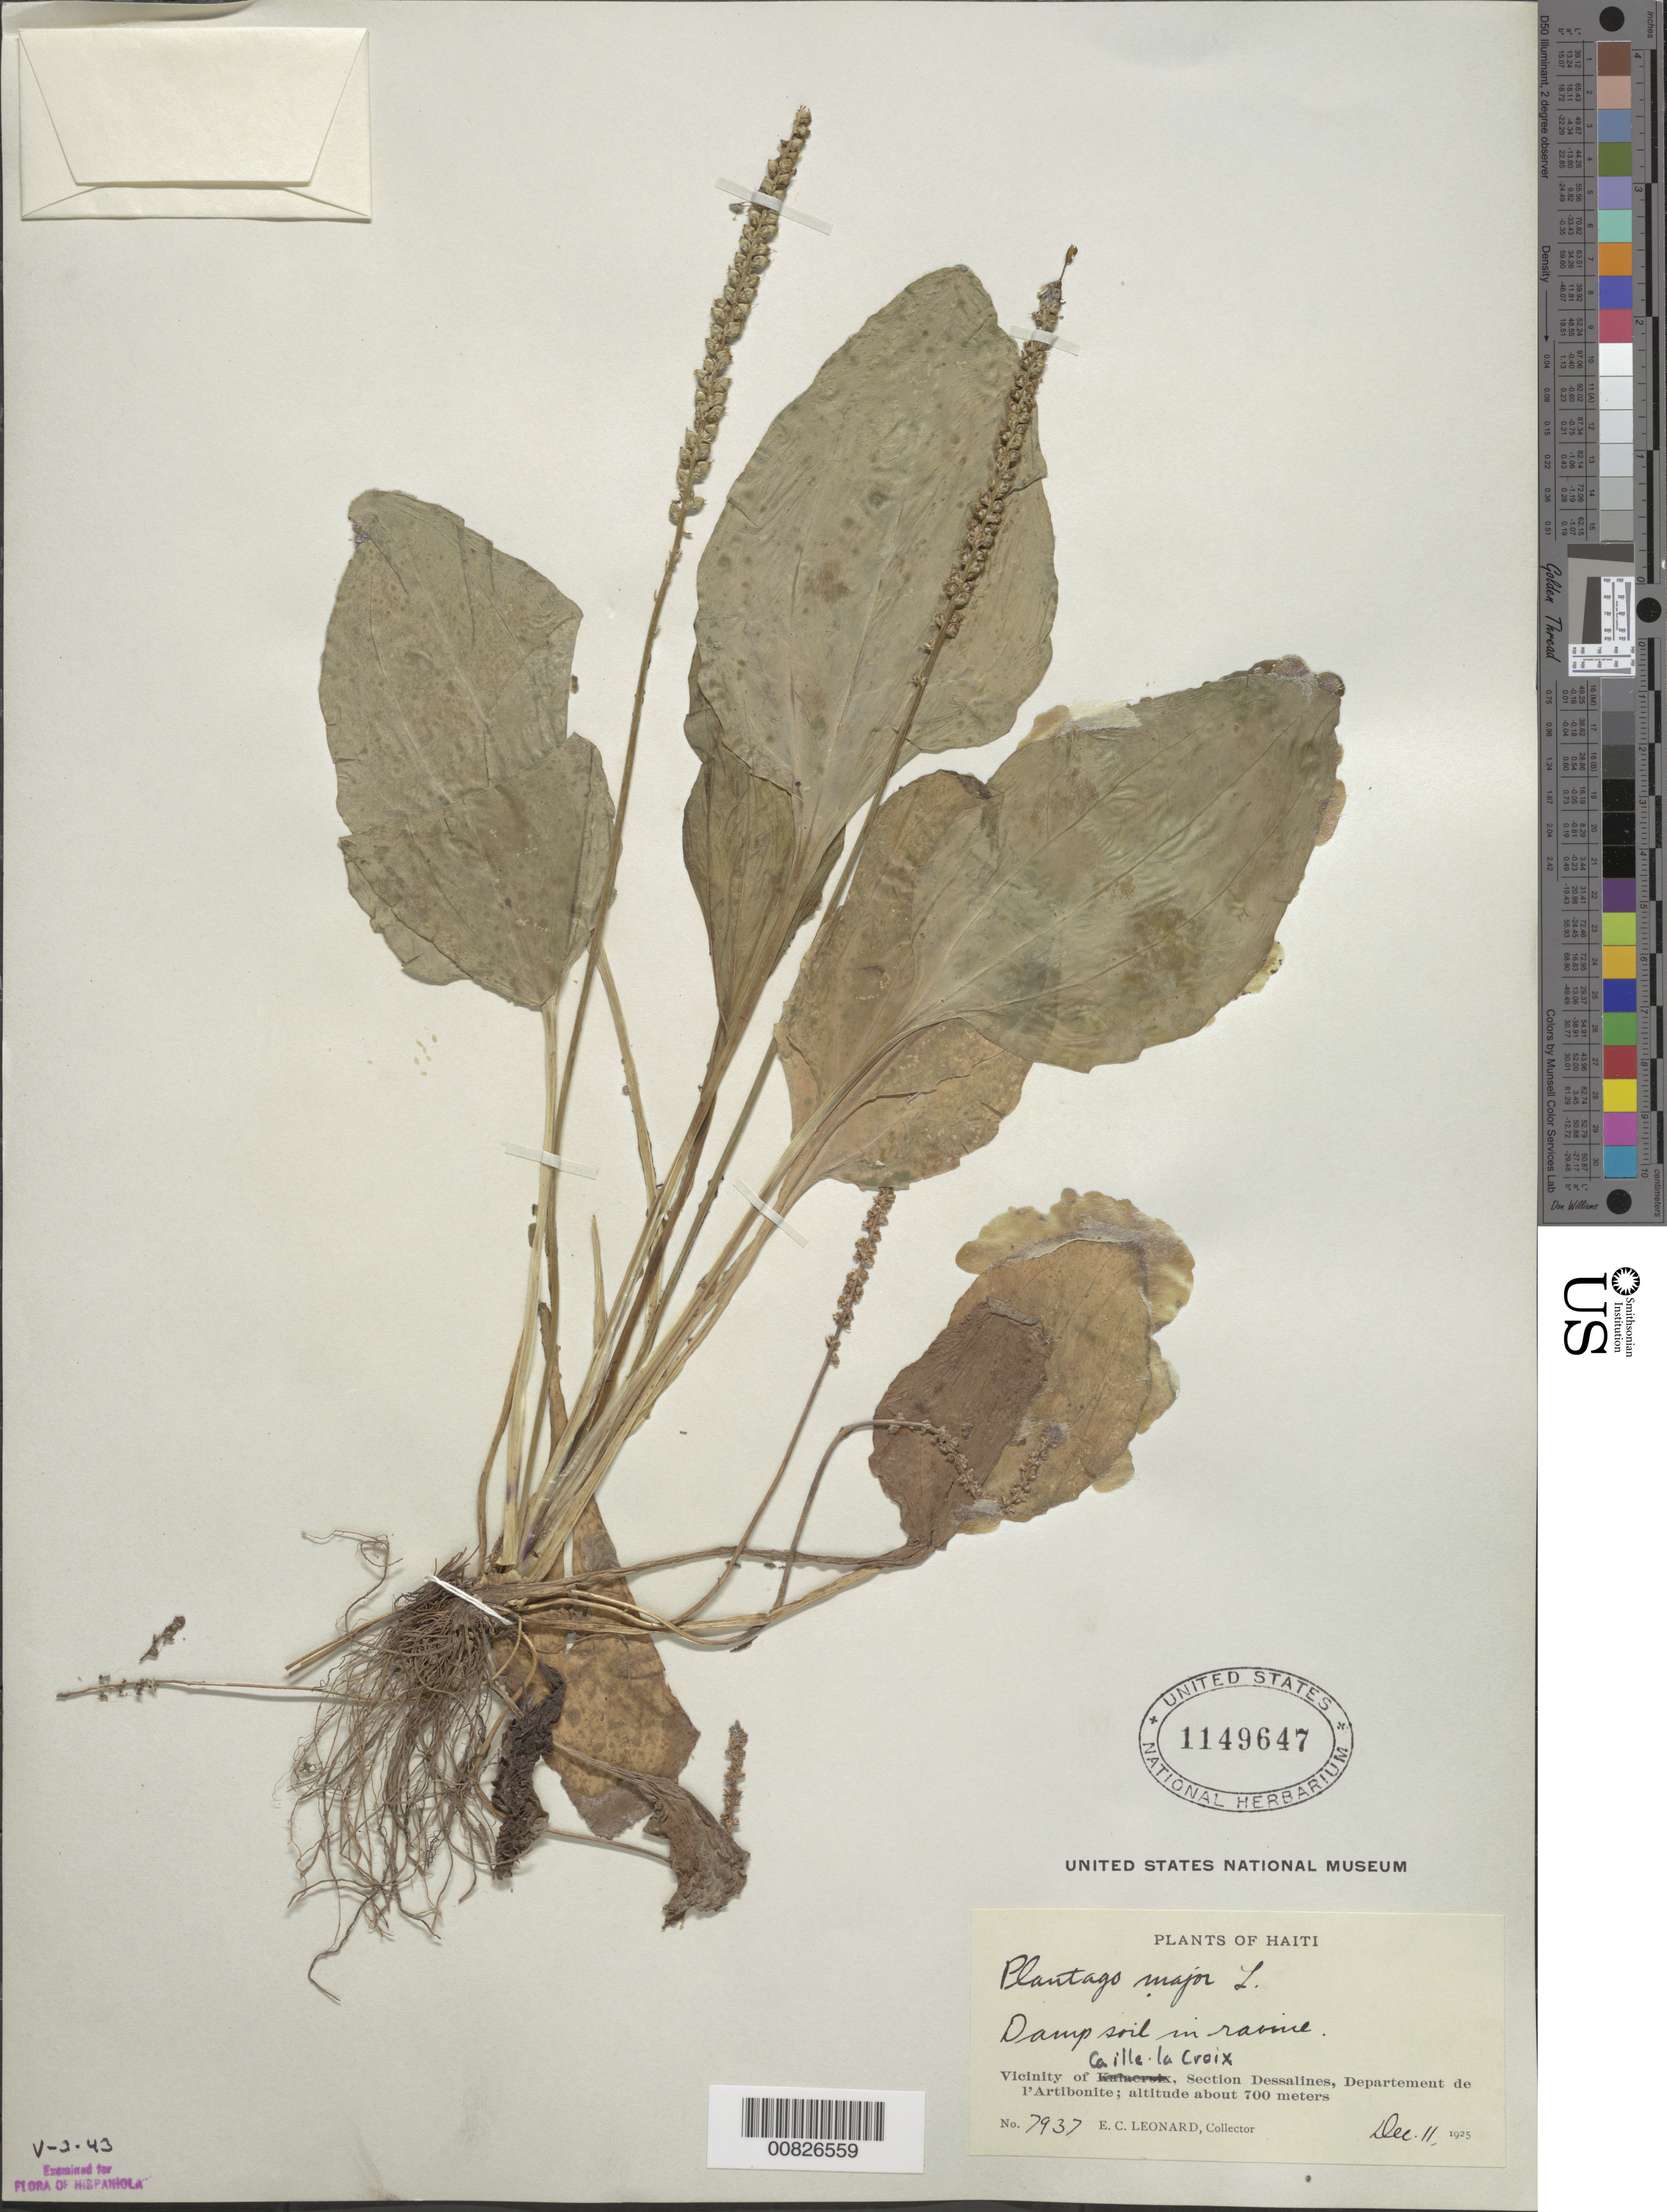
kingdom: Plantae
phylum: Tracheophyta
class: Magnoliopsida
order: Lamiales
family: Plantaginaceae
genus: Plantago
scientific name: Plantago major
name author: L.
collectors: E. C. Leonard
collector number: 7937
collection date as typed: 11 Dec 1925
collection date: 1925-12-11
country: Haiti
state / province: Artibonite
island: Hispaniola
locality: Vicinity of Caille la Croix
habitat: Damp soil in ravine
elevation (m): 700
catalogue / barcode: US 1149647